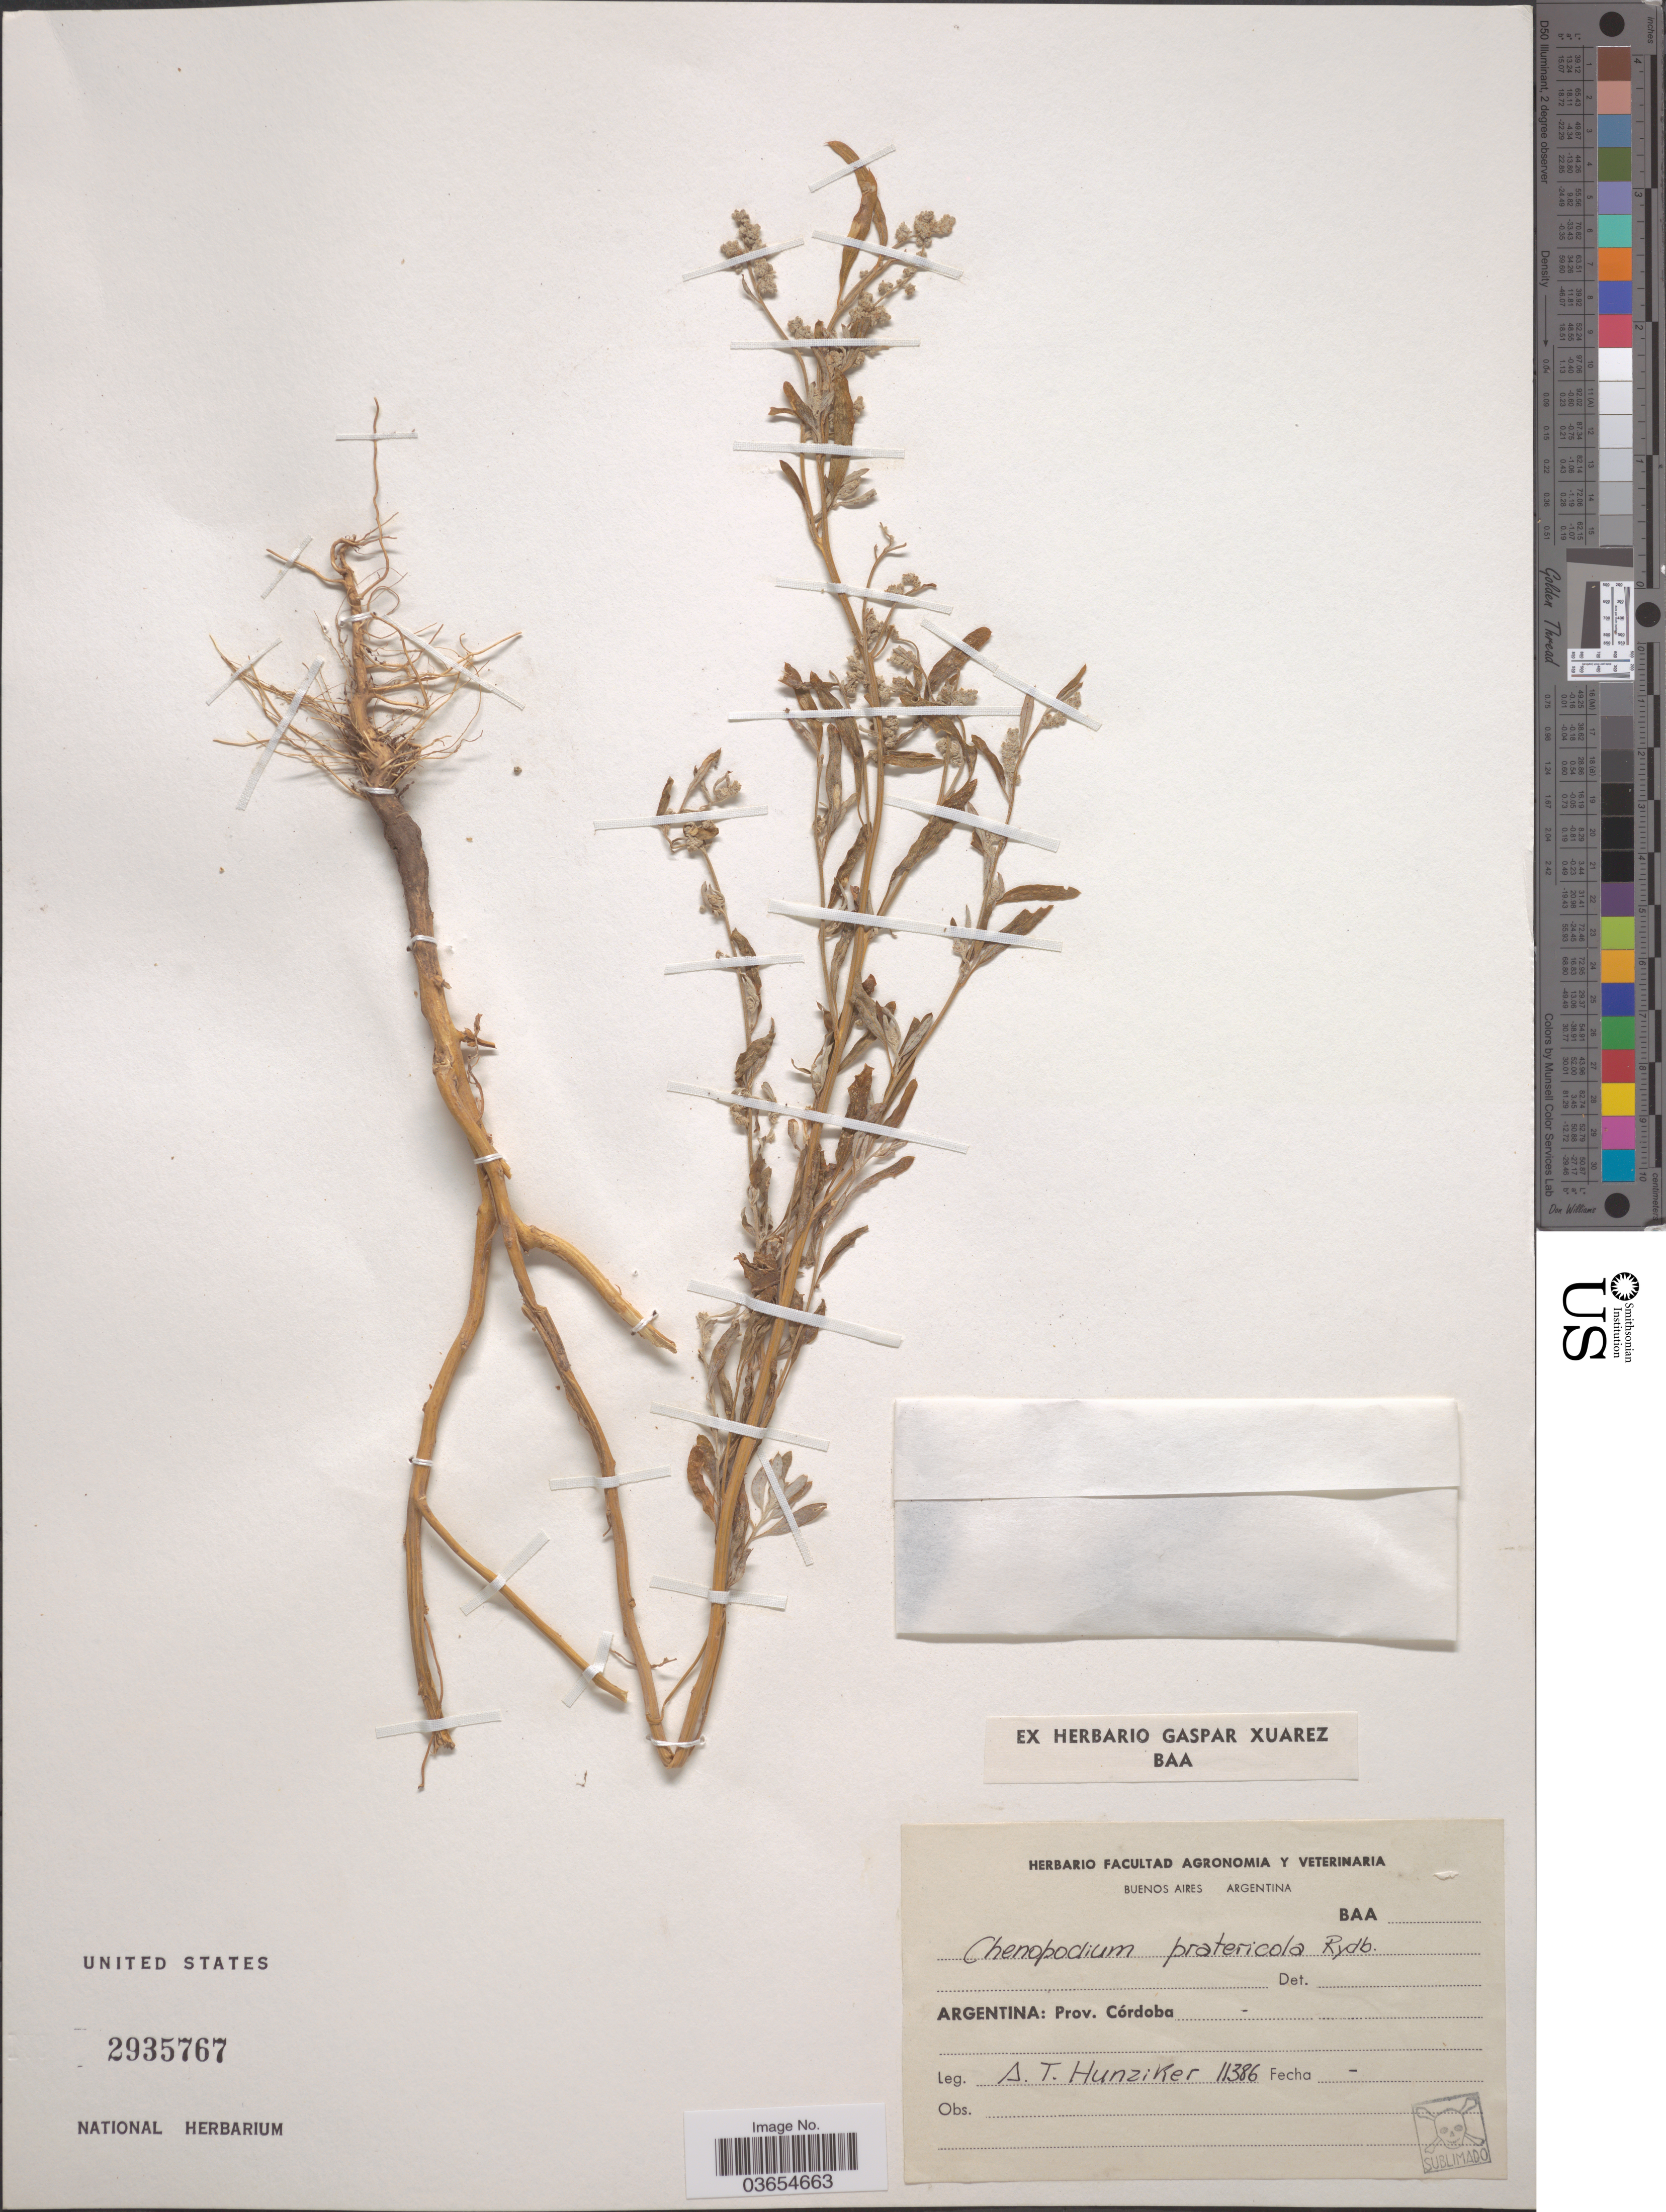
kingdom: Plantae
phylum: Tracheophyta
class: Magnoliopsida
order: Caryophyllales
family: Amaranthaceae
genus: Chenopodium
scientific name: Chenopodium pratericola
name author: Rydb.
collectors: A. T. Hunziker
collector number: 11386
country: Colombia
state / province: Córdoba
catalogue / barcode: US 2935767